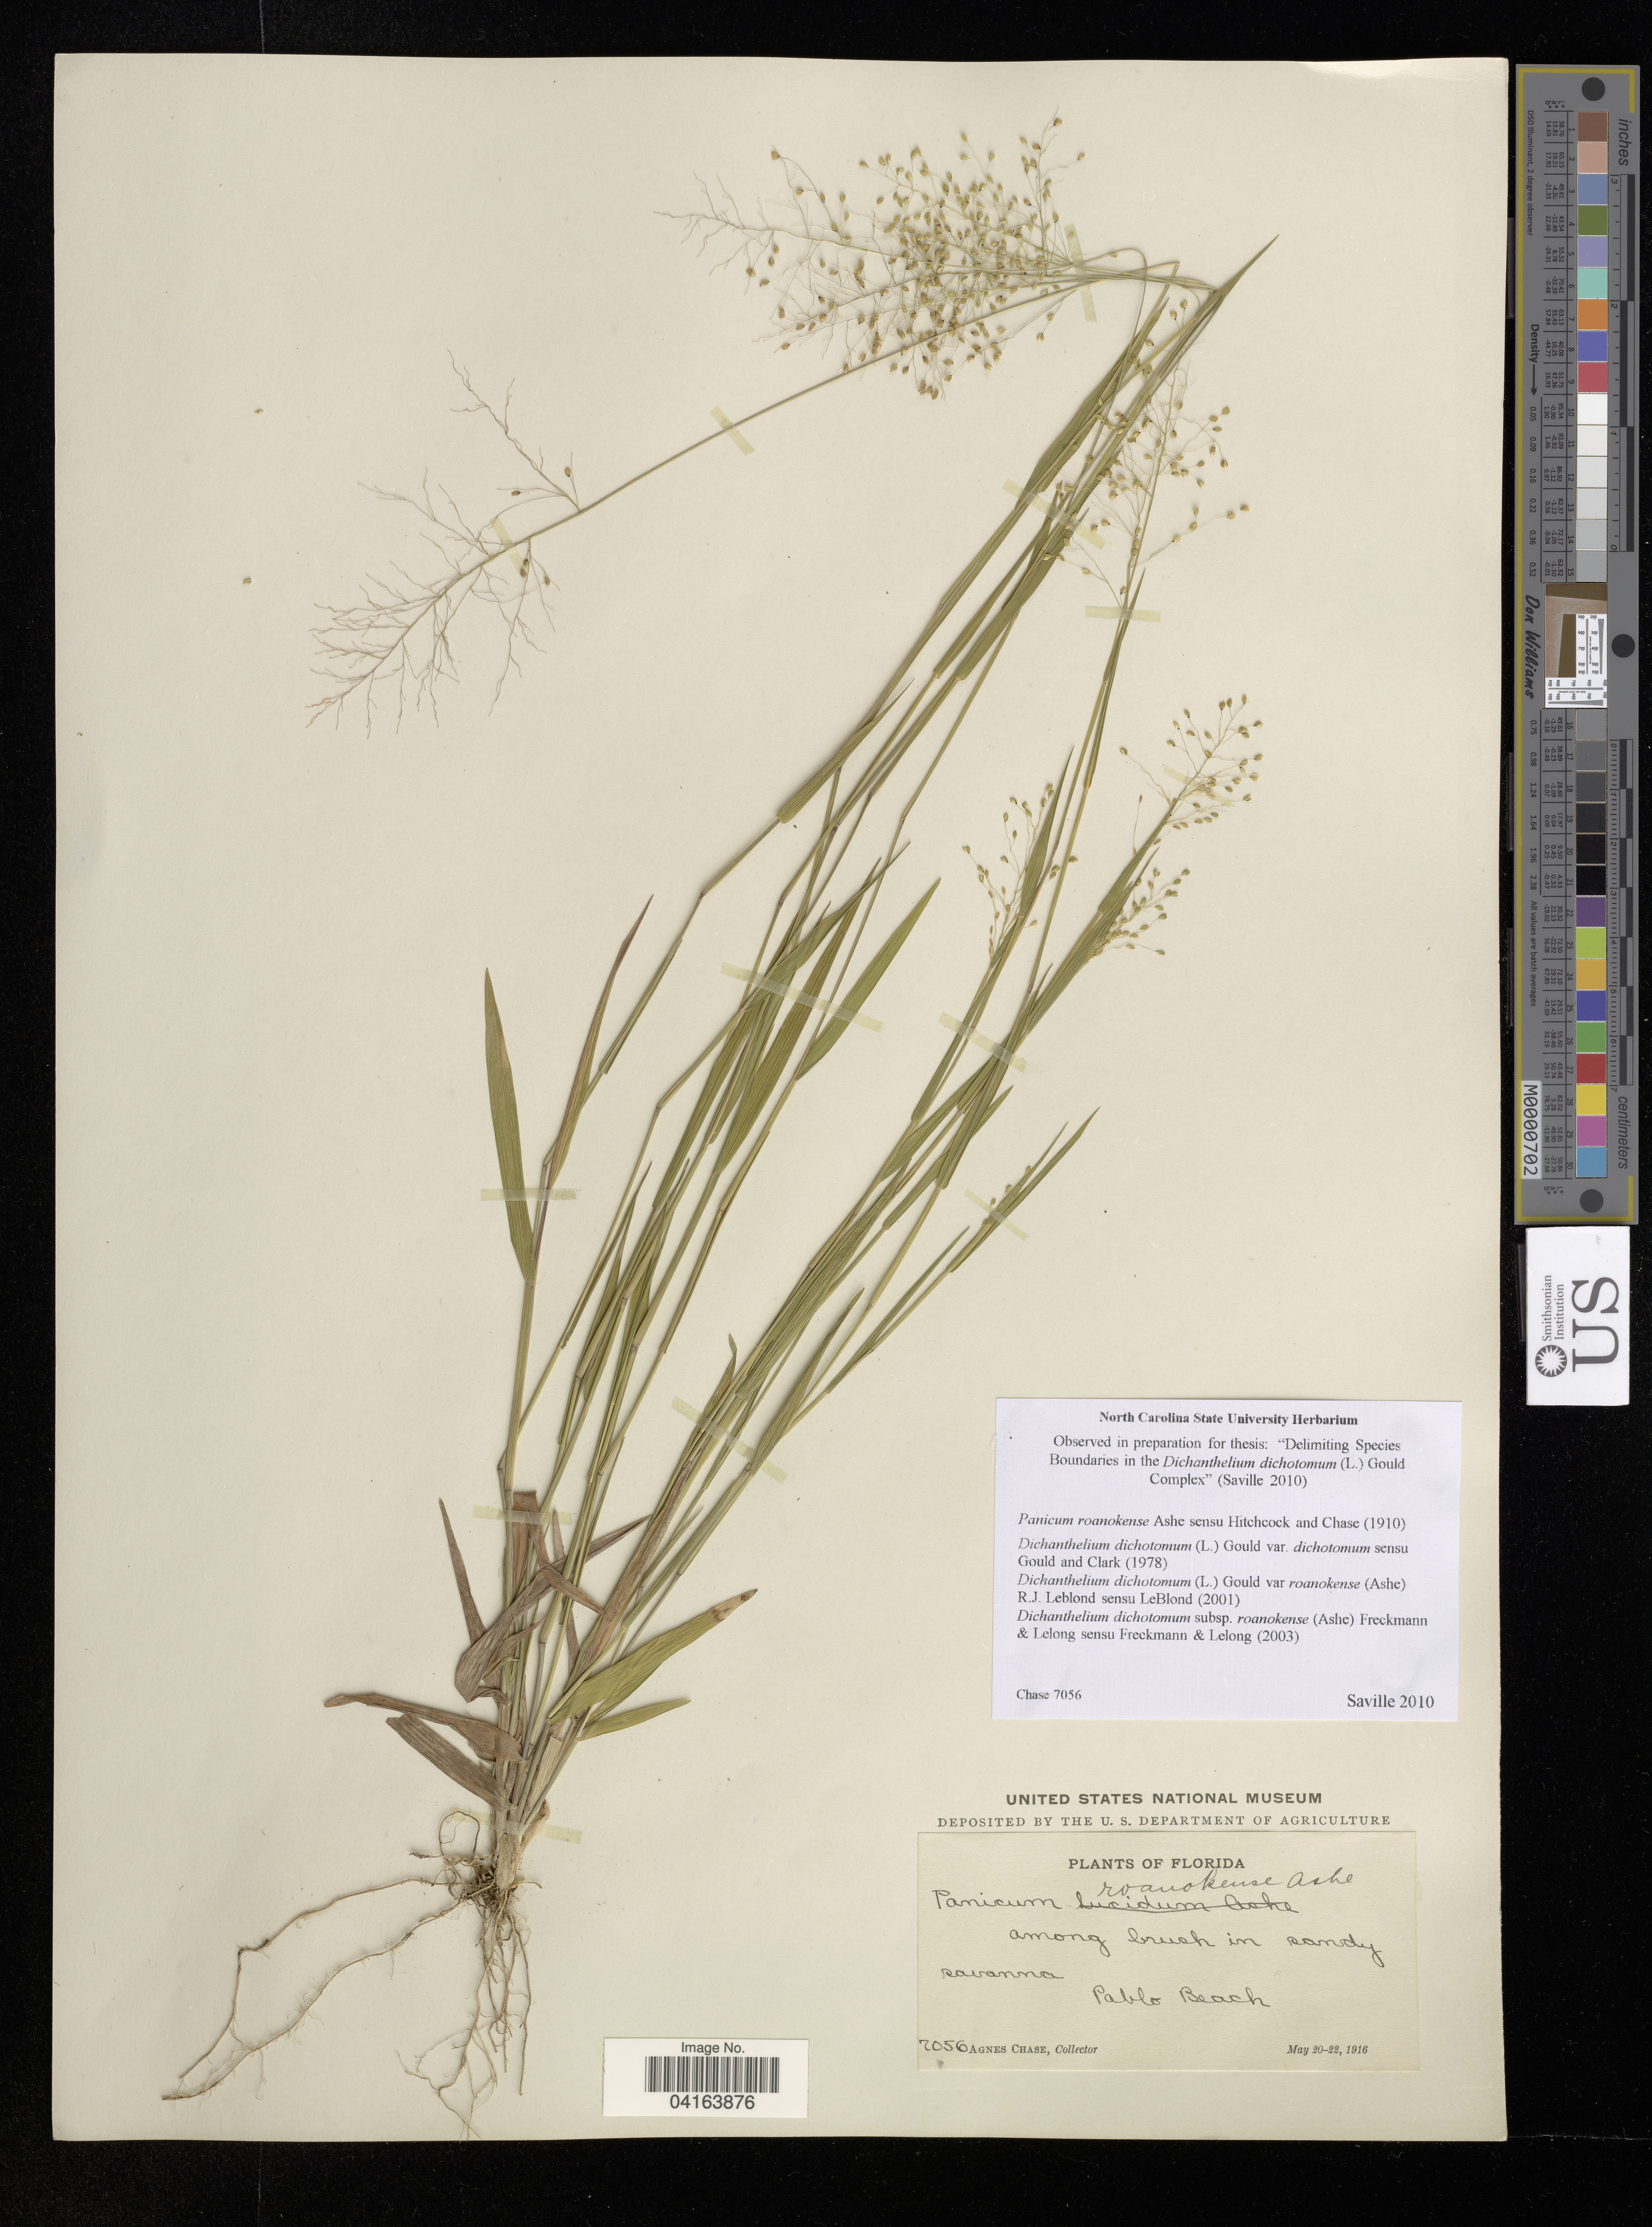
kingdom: Plantae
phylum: Tracheophyta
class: Liliopsida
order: Poales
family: Poaceae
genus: Dichanthelium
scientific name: Dichanthelium dichotomum subsp. roanokense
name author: (Ashe) LeBlond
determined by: Saville, A. C., (NCSC), North Carolina State University (UNITED STATES)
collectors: A. Chase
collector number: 2056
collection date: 1916-05-20/1916-05-22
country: Puerto Rico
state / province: Florida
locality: Pablo Beach.